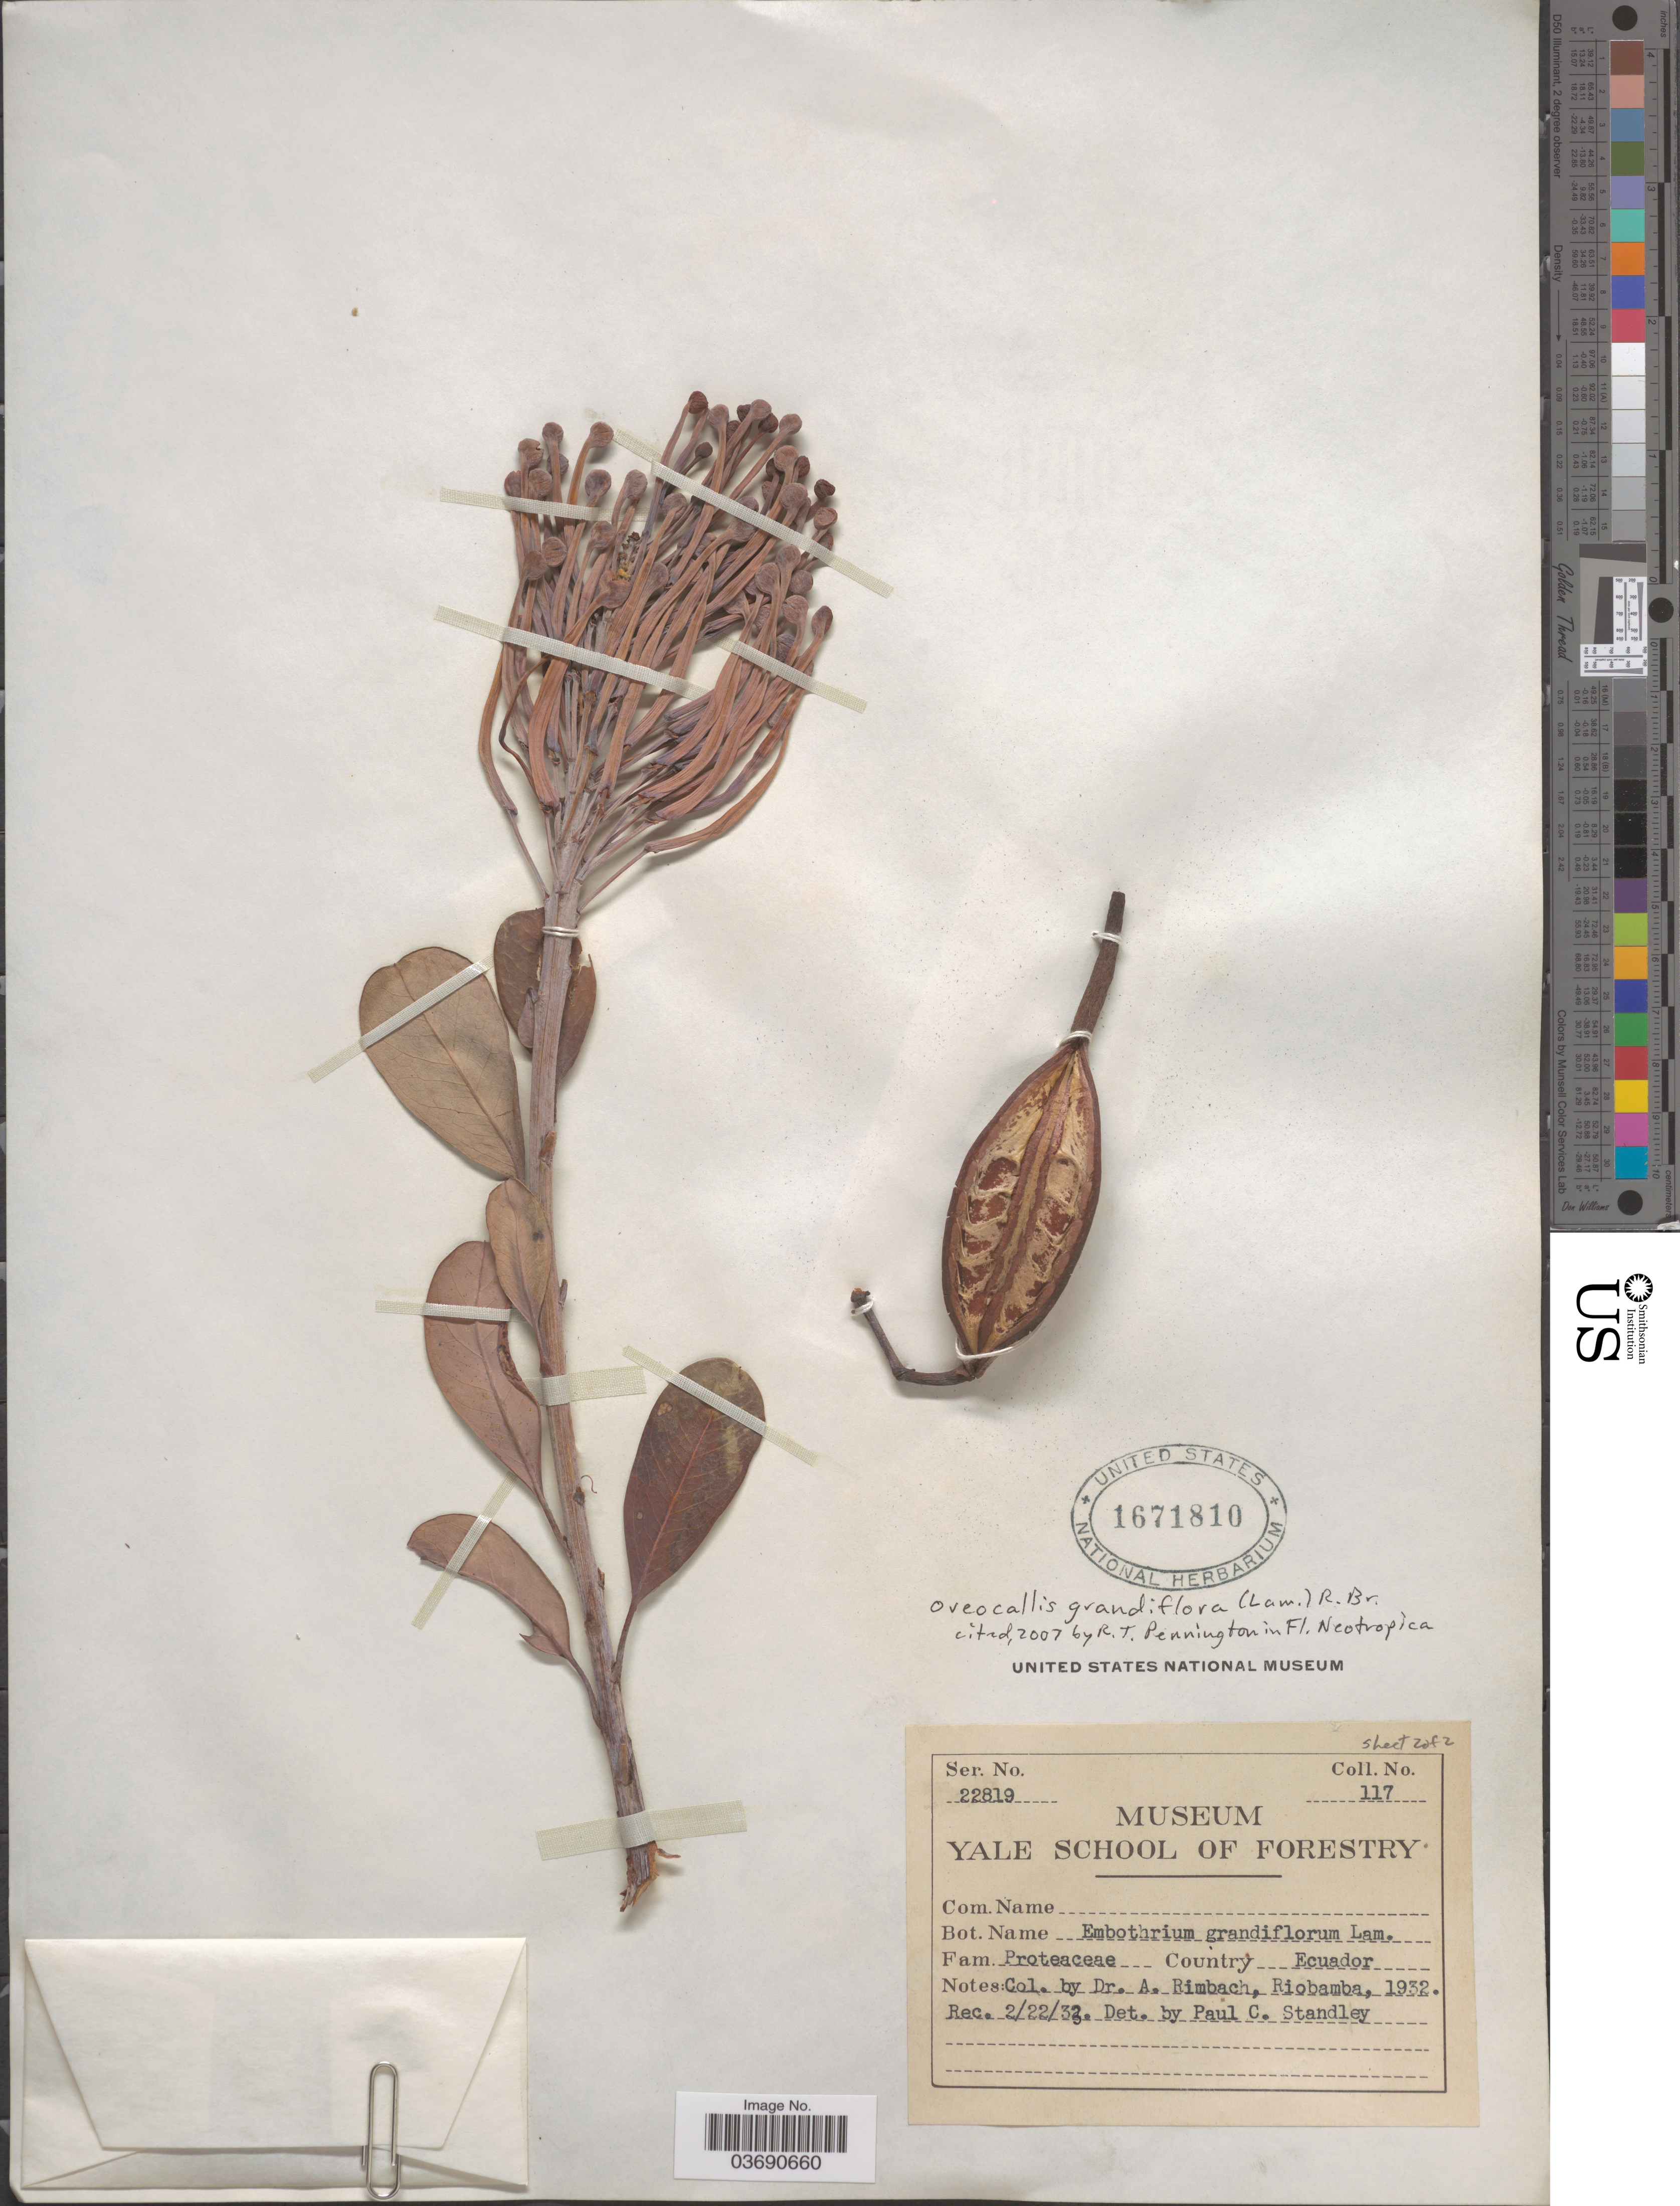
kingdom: Plantae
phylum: Tracheophyta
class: Magnoliopsida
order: Proteales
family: Proteaceae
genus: Oreocallis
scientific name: Oreocallis grandiflora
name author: (Lam.) R. Br.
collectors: A. Rimbach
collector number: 117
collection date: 1932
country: Ecuador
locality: Riobamba [unsure placement].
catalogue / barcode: US 1671810